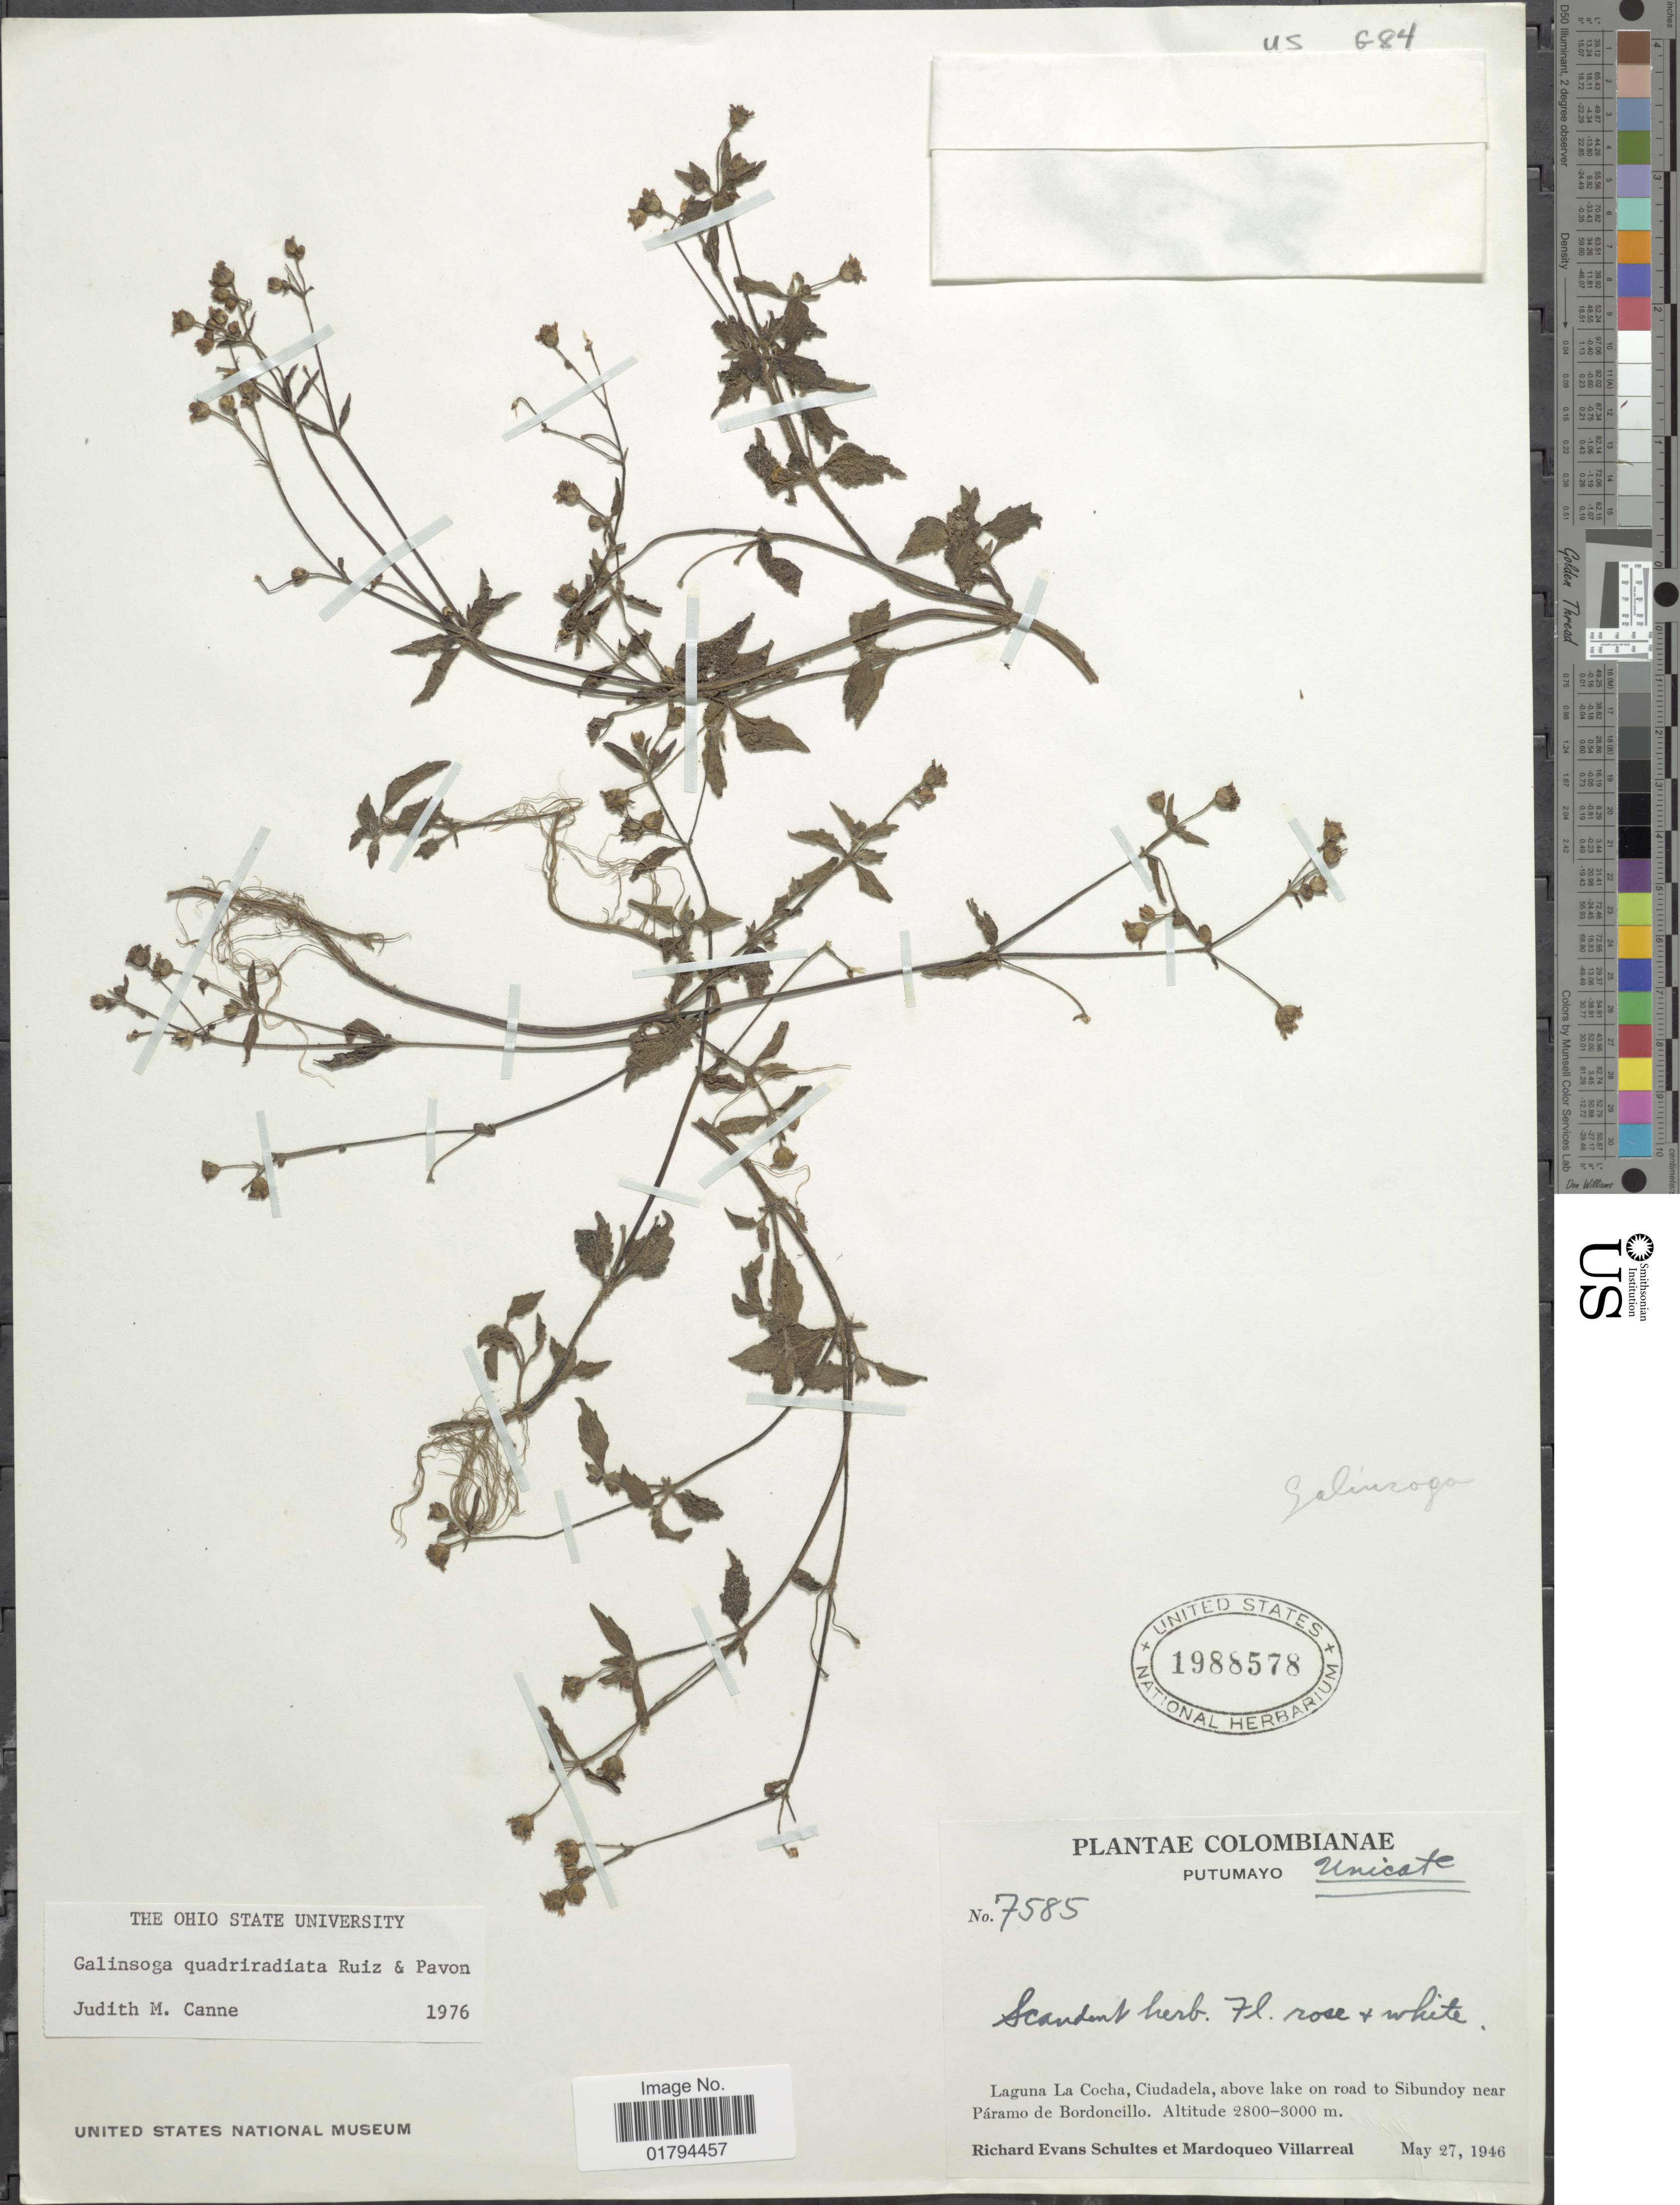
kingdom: Plantae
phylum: Tracheophyta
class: Magnoliopsida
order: Asterales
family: Asteraceae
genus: Galinsoga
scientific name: Galinsoga quadriradiata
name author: Ruiz & Pav.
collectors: R. E. Schultes & M. Villarreal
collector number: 7585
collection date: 1946-05-27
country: Colombia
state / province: Putumayo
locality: Laguna La Cocha, Cuidadela, above Lake on road to Sibundoy near Paramo de Bordoncillo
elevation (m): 2800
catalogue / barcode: US 1988578